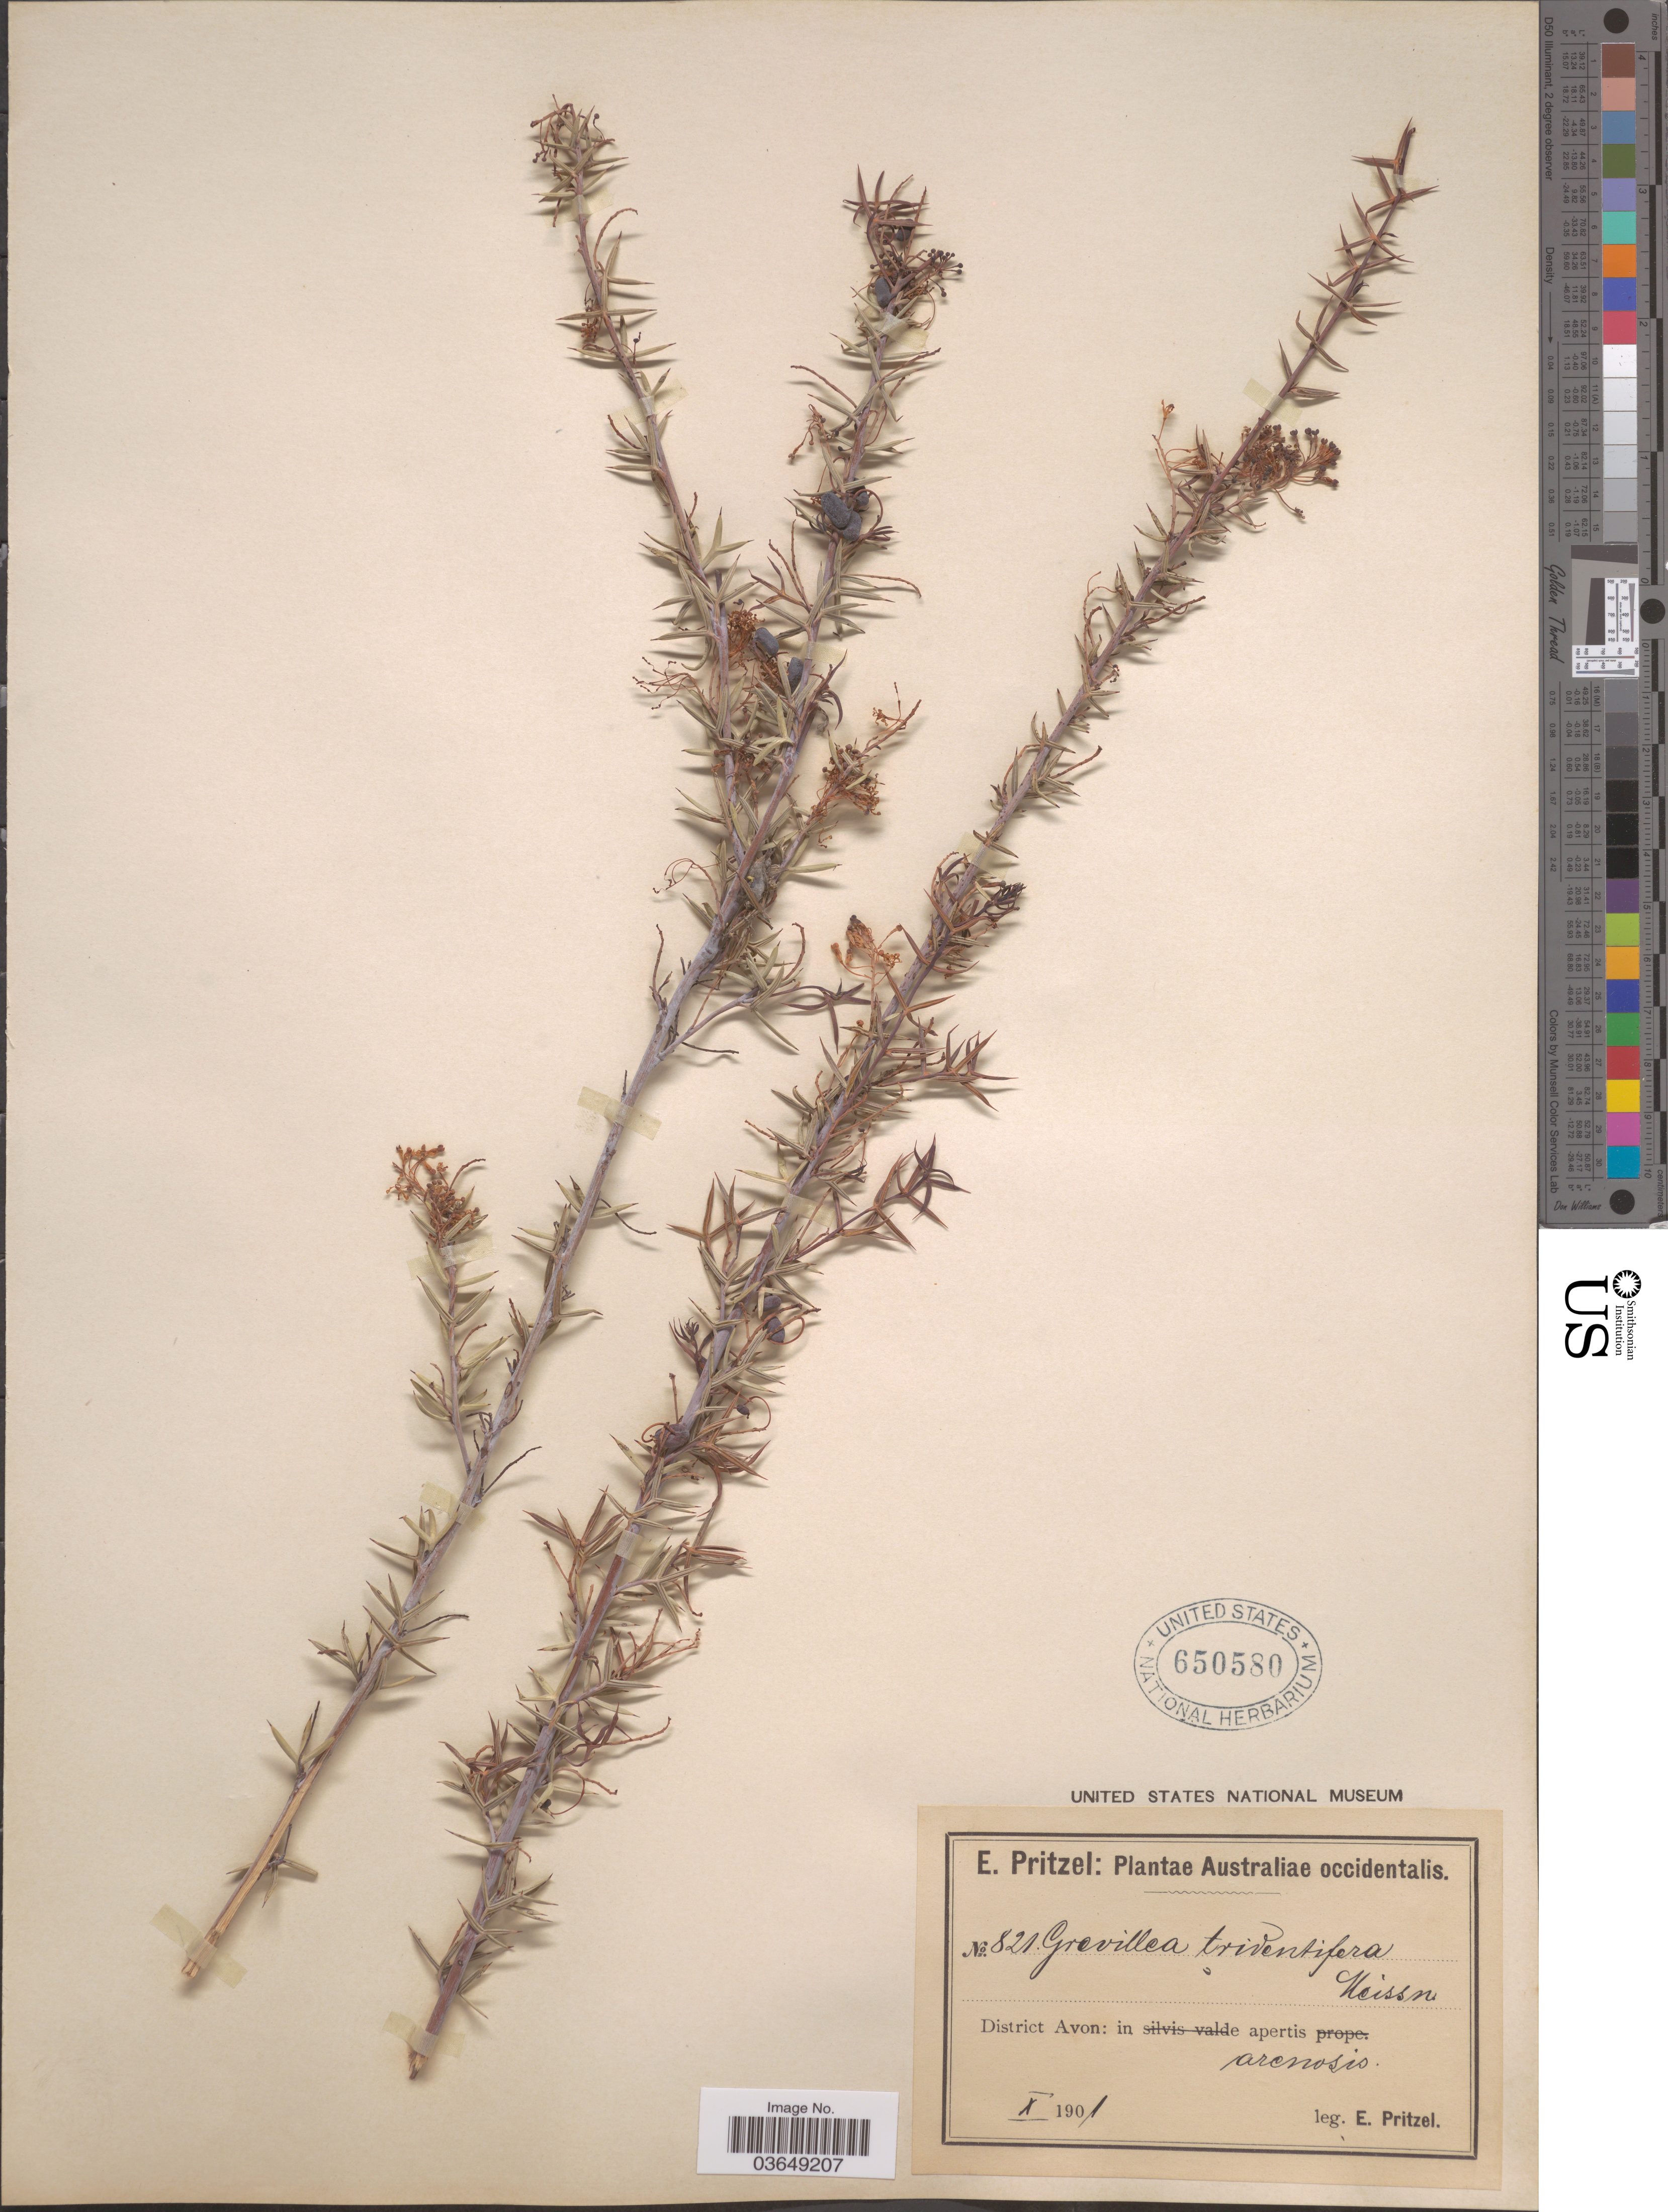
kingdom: Plantae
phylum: Tracheophyta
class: Magnoliopsida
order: Proteales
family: Proteaceae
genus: Grevillea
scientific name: Grevillea tridentifera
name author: (Endl.) Meisn.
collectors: E. G. Pritzel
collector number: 821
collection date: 1901-10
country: Australia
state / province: Western Australia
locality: Australiae occidentalis. District Avon: in apertis arenosis.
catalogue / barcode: US 650580